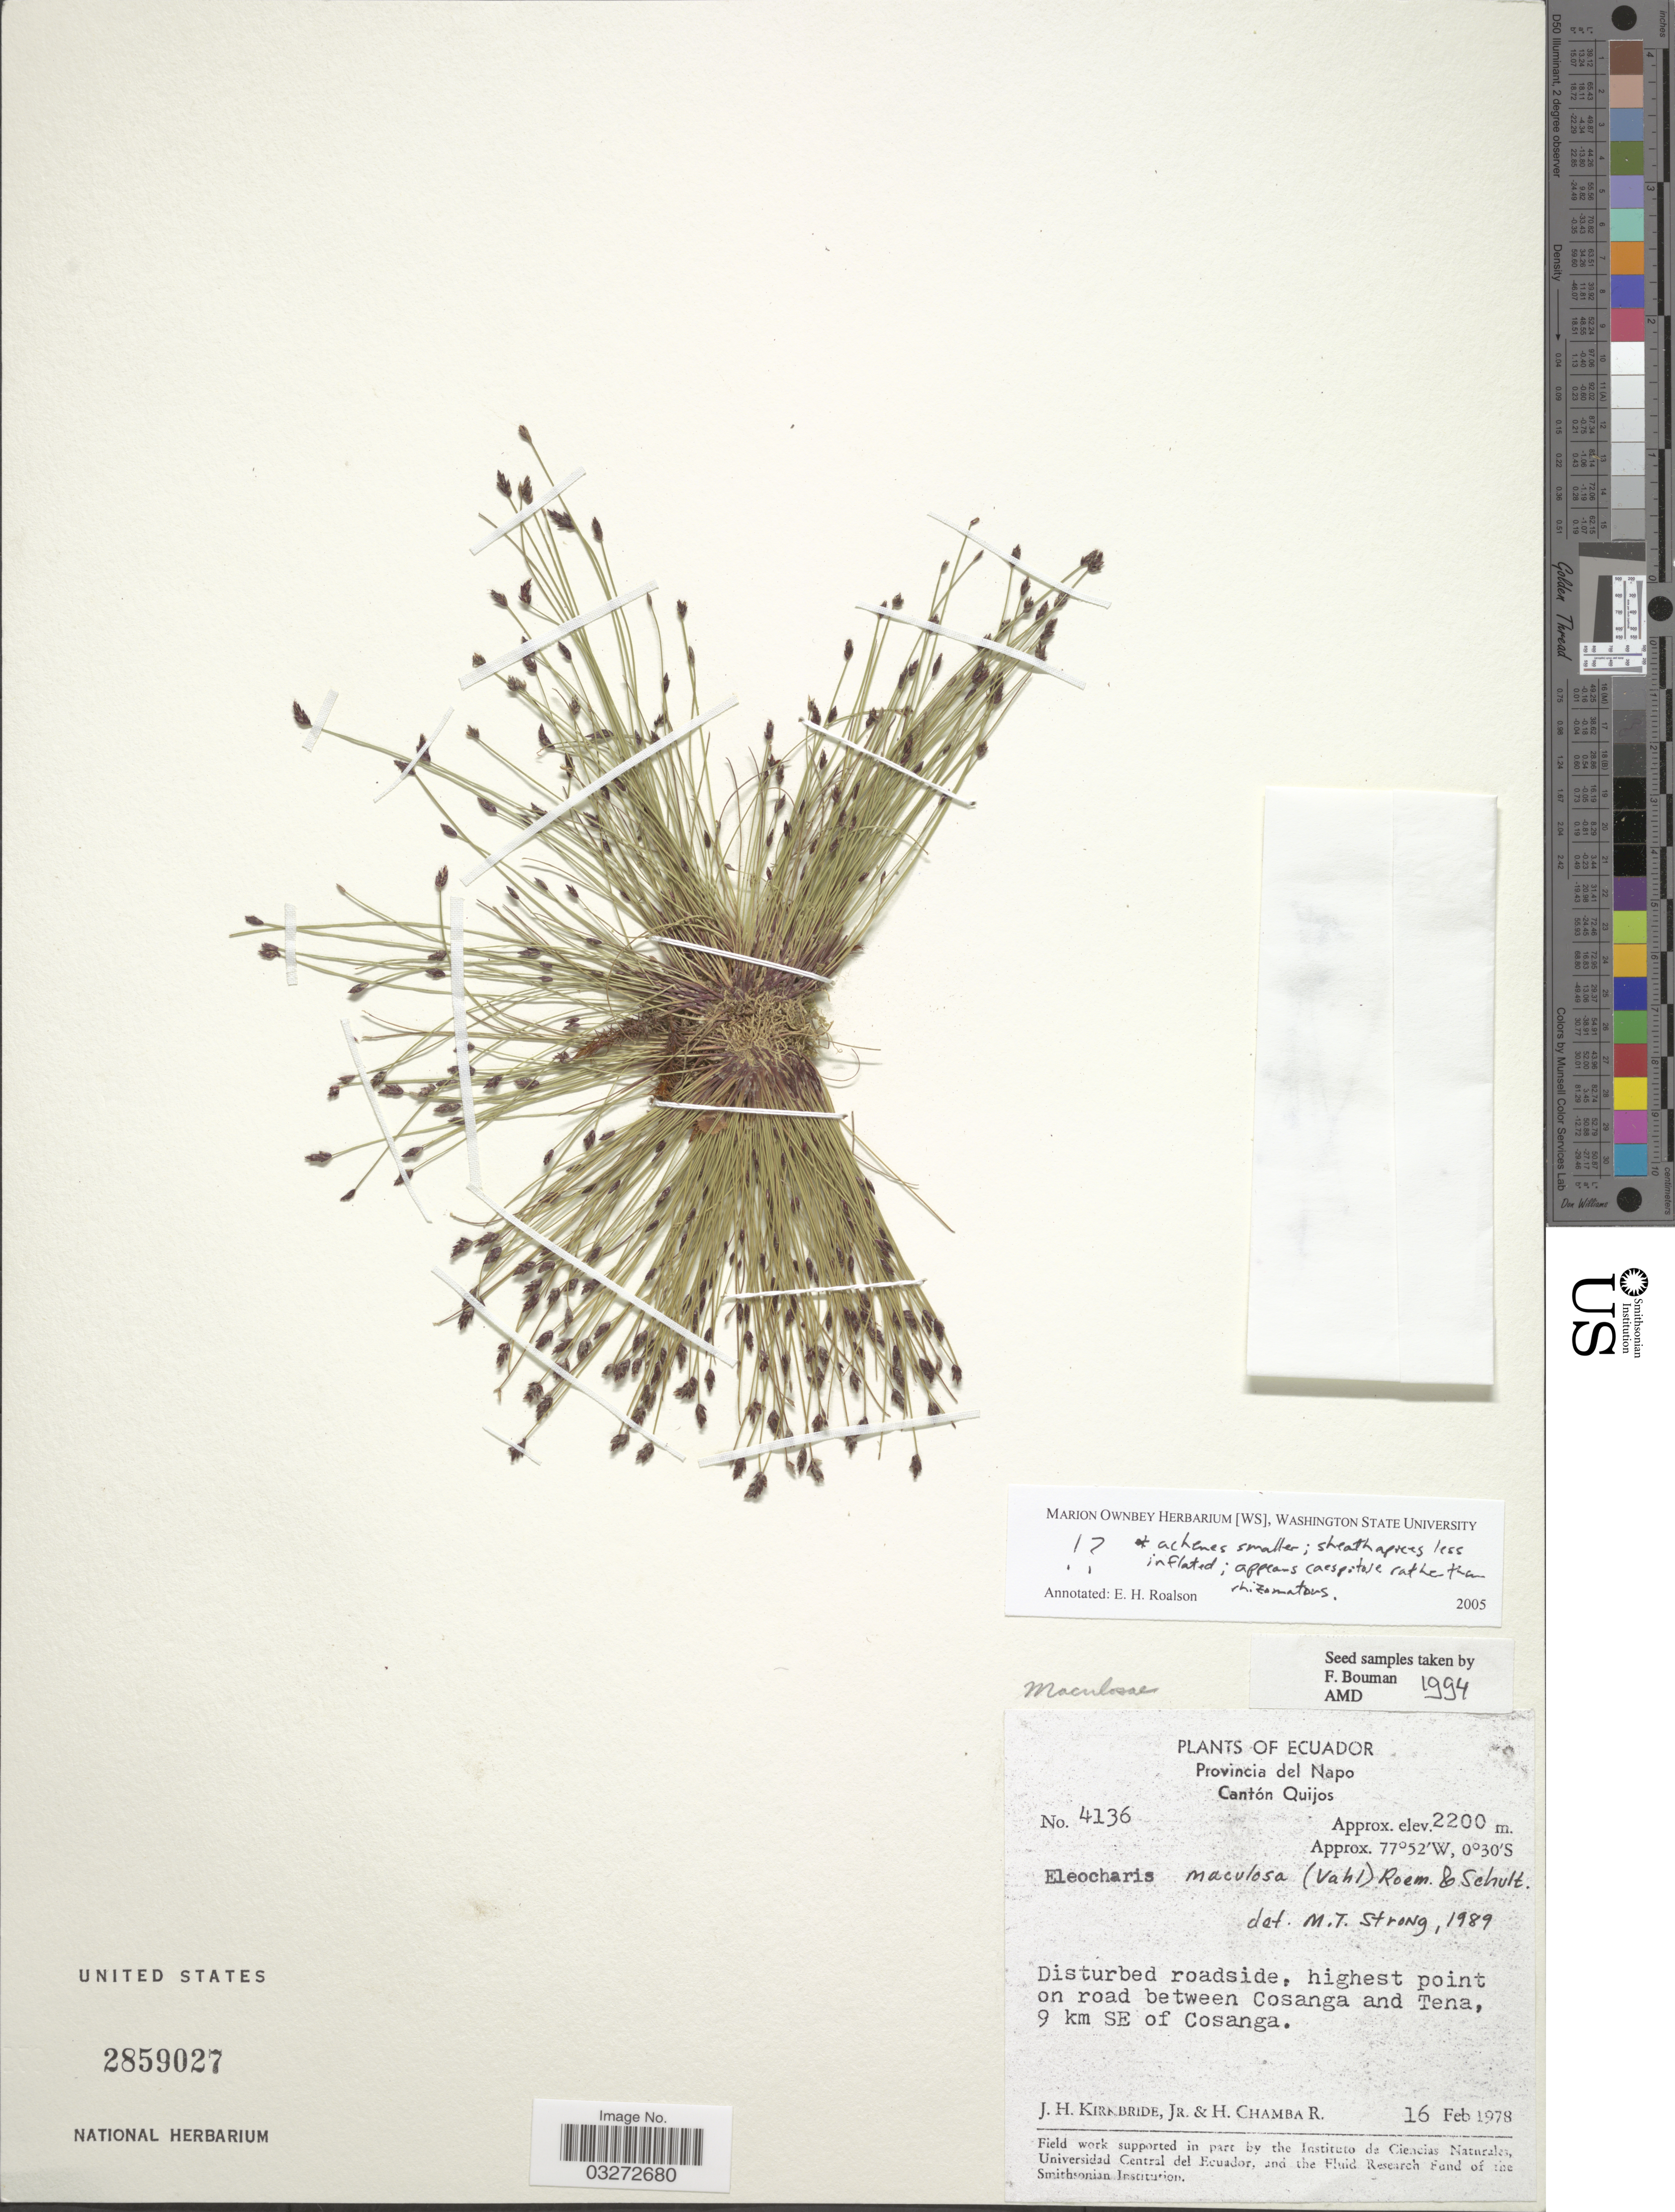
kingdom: Plantae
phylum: Tracheophyta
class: Liliopsida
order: Poales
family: Cyperaceae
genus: Eleocharis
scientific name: Eleocharis maculosa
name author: (Vahl) Roem. & Schult.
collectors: J. H. Kirkbride & H. Chamba R.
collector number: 4136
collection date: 1978-02-16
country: Ecuador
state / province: Napo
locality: Cantón Quijos. Highest point on road between Cosanga and Tena, 9 km SE of Cosanga.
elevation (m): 2200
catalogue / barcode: US 2859027